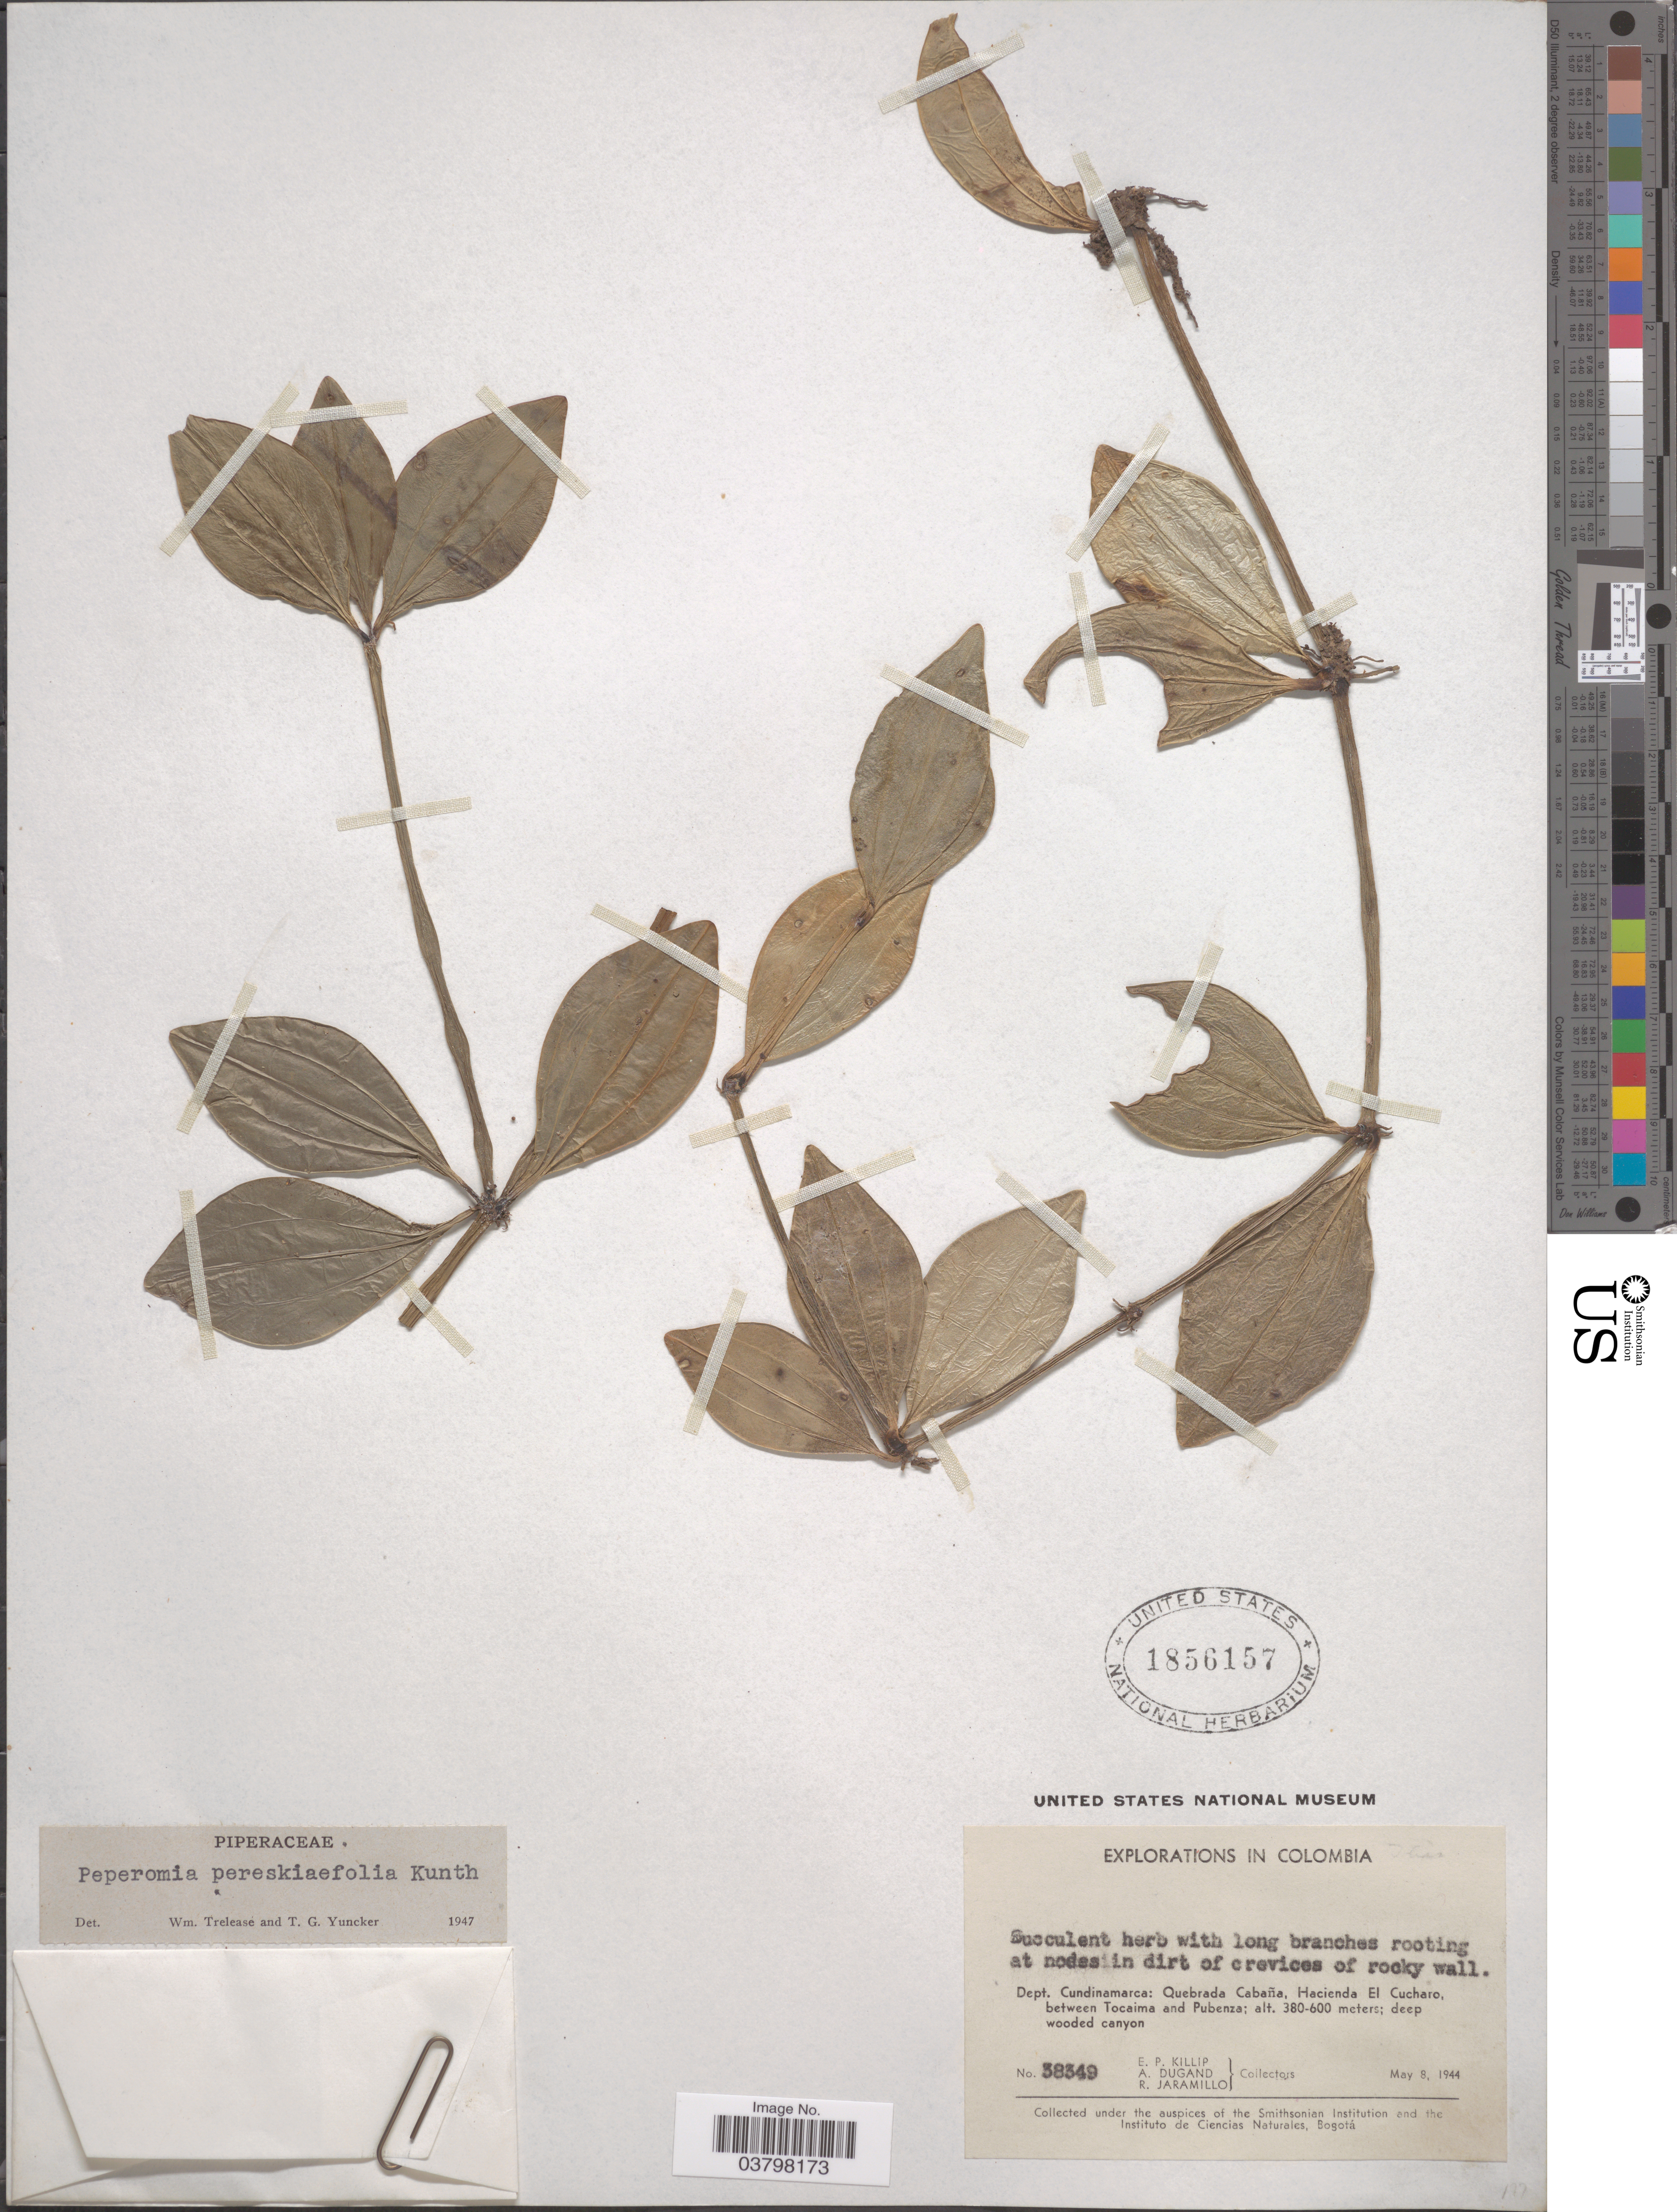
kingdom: Plantae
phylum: Tracheophyta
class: Magnoliopsida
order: Piperales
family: Piperaceae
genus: Peperomia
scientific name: Peperomia pereskiifolia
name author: (Jacq.) Kunth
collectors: E. P. Killip, A. Dugand & R. Jaramillo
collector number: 38349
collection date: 1944-05-08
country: Colombia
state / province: Cundinamarca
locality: Dept. Cundinamarca: Quebrada Cabaña, Hacienda El Cucharo, between Tocaima and Pubenza.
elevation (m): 380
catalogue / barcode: US 1856157